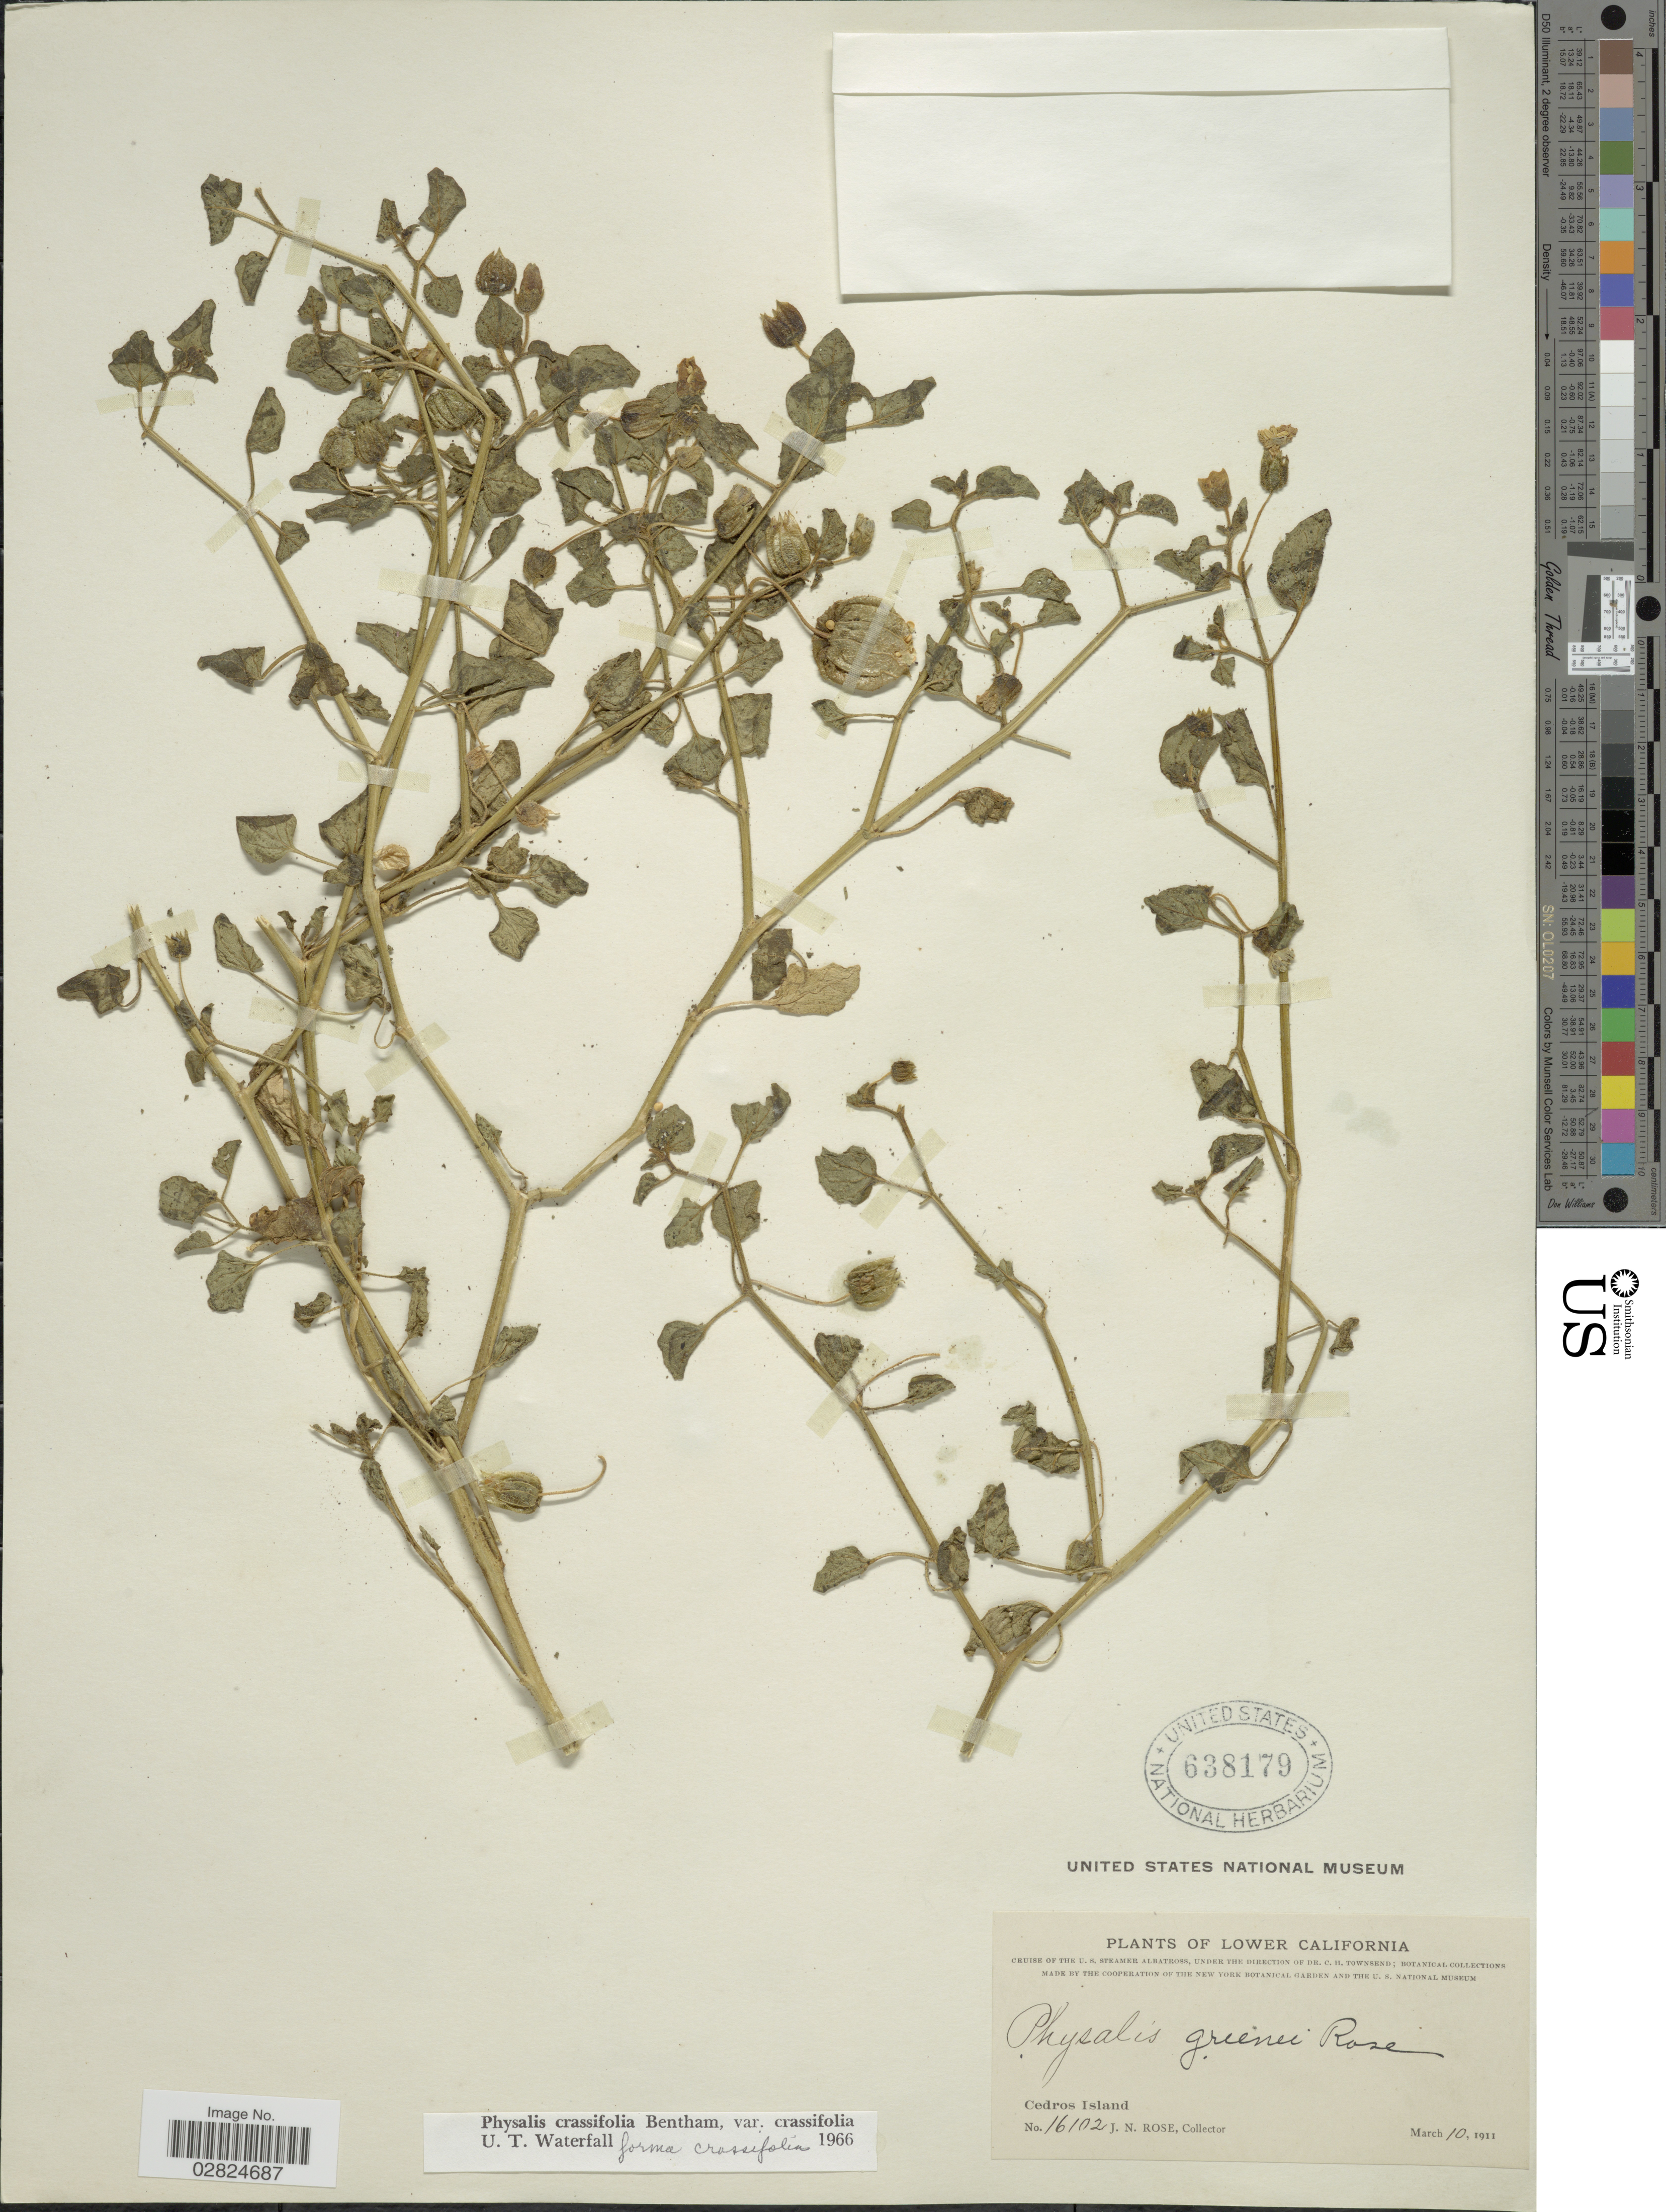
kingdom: Plantae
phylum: Tracheophyta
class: Magnoliopsida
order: Solanales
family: Solanaceae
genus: Physalis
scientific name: Physalis crassifolia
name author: Benth.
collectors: J. N. Rose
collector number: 16102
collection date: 1911-03-10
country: Mexico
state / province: Baja California Norte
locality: Lower California. Cedros Island.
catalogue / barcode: US 638179